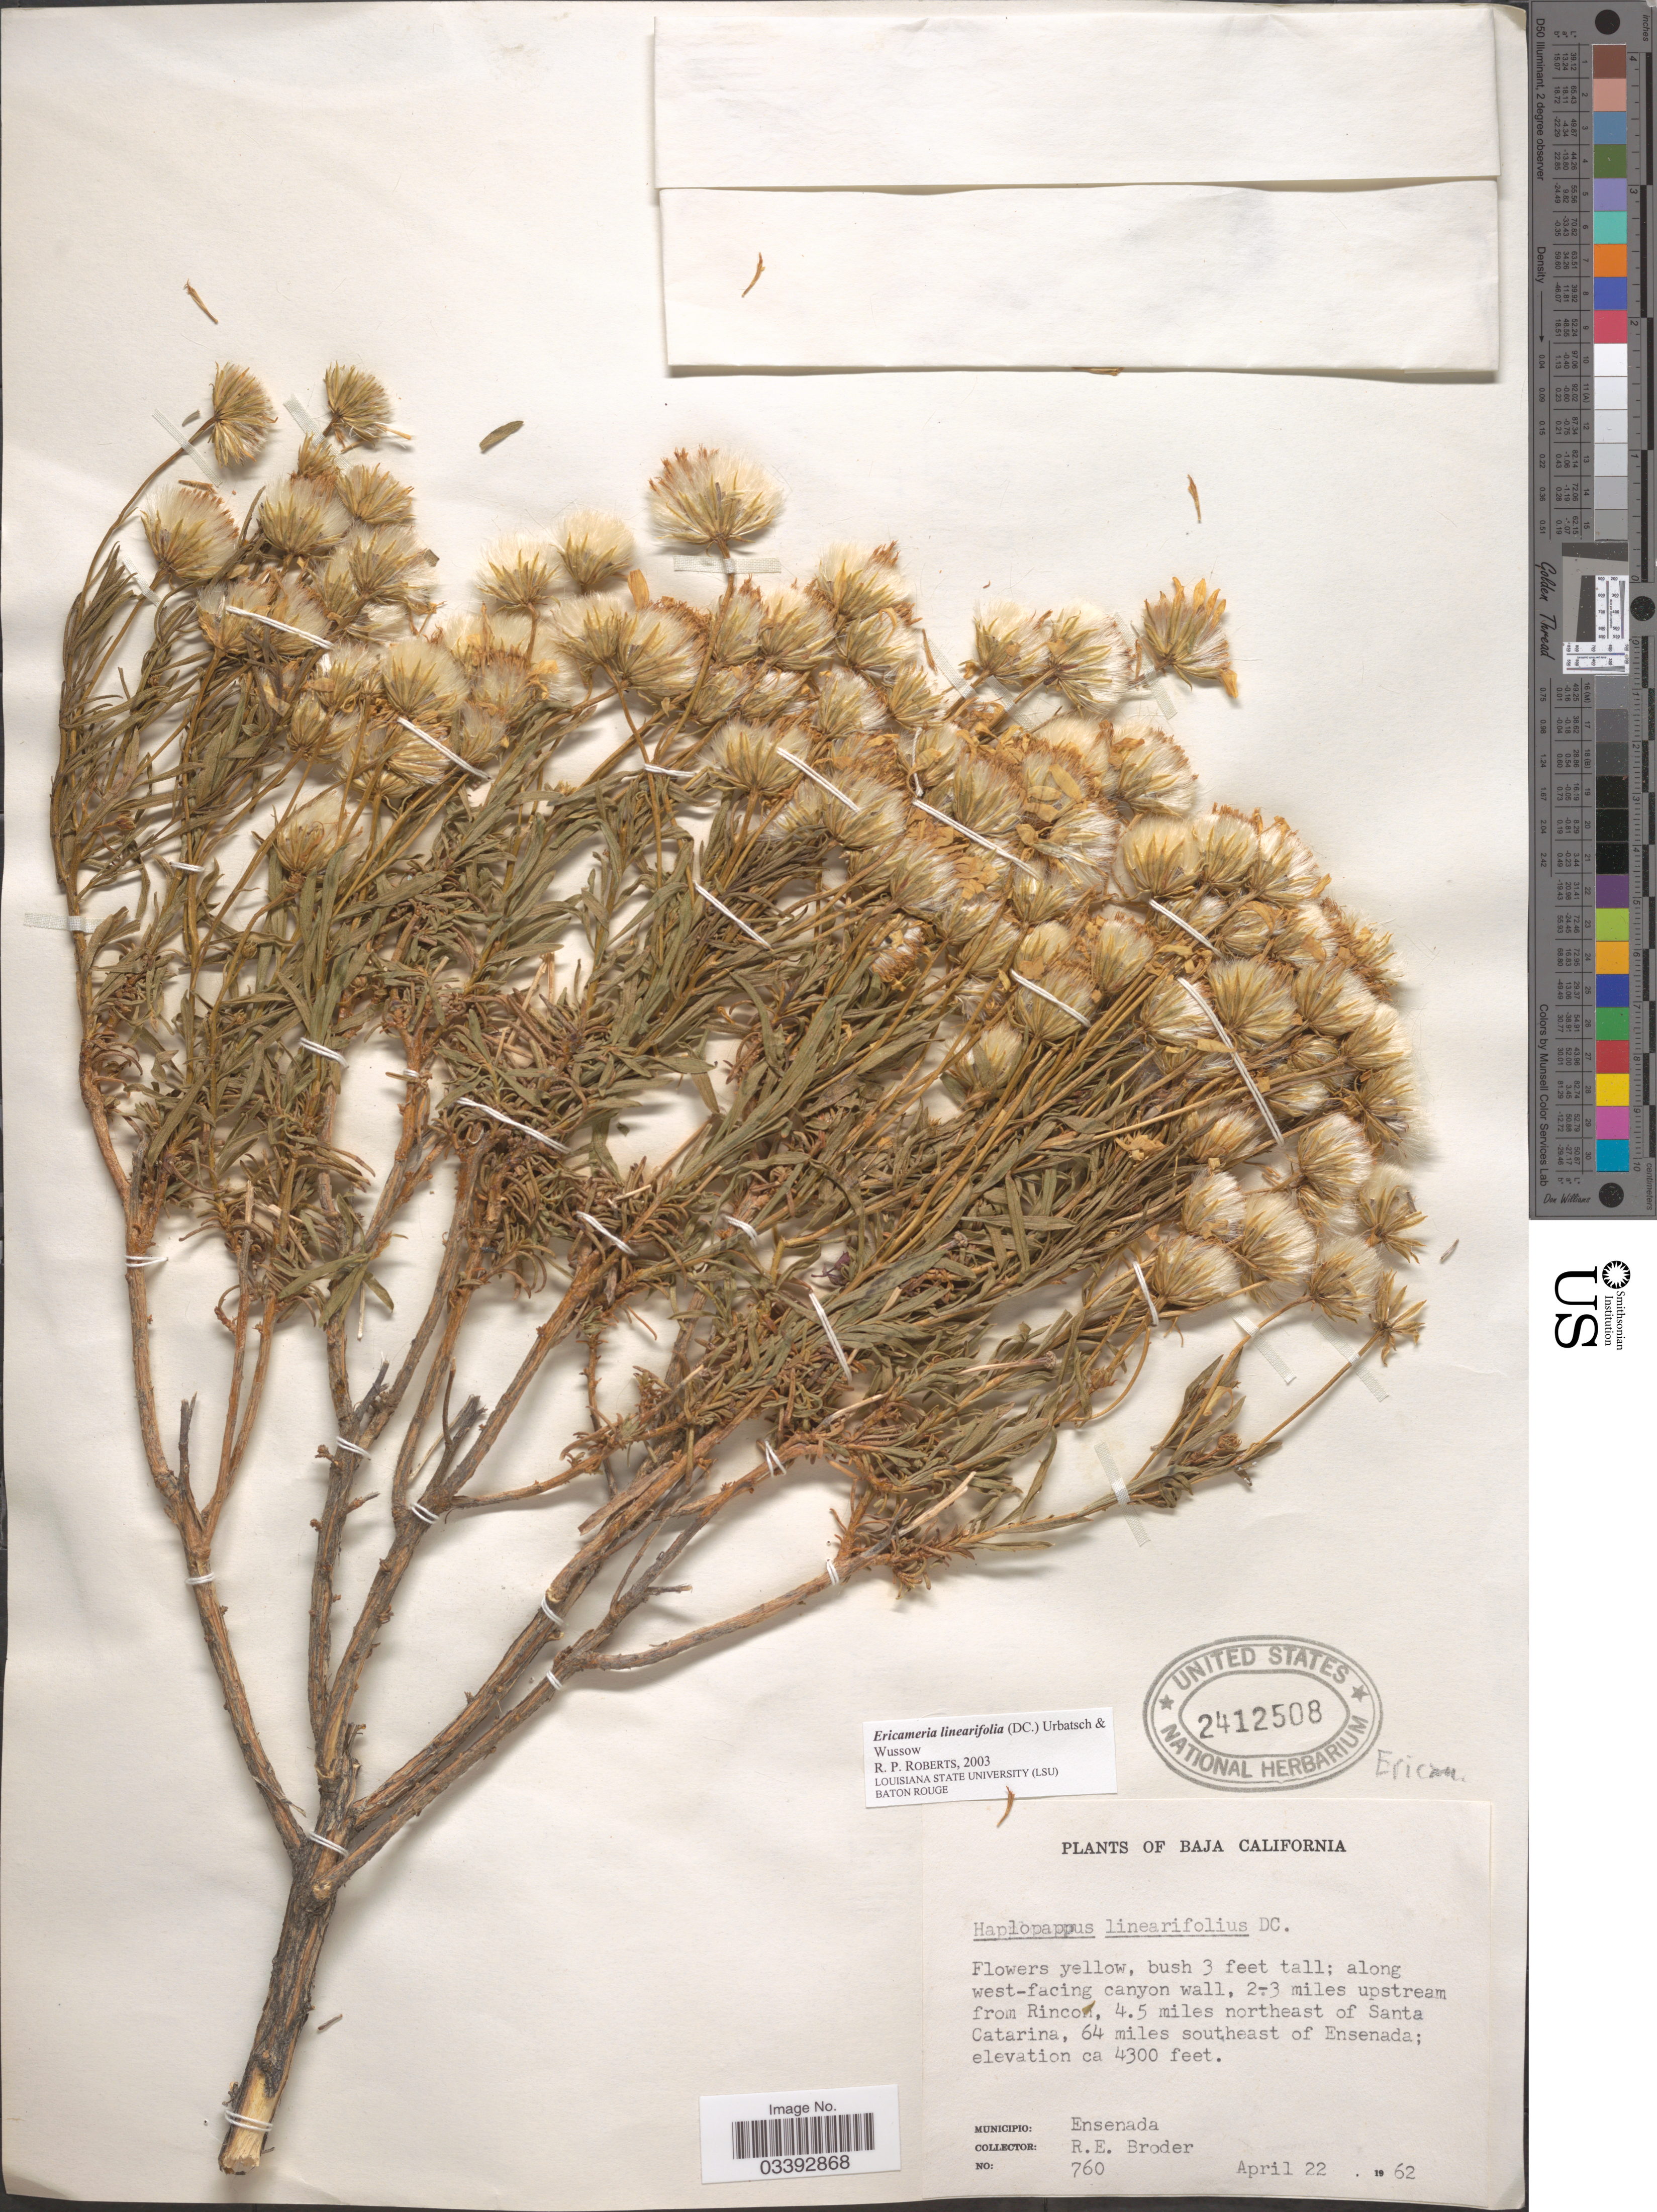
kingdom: Plantae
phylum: Tracheophyta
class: Magnoliopsida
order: Asterales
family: Asteraceae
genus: Ericameria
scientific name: Ericameria linearifolia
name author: (DC.) Urbatsch & Wussow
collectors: R. Border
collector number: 760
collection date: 1962-04-22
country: Mexico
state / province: Baja California Norte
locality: Along west-facing canyon wall, 2-3 miles upstream from Rincon, 4.5 miles northeast of Santa Catarina, 64 miles southeast of Ensenada. Municipio: Ensenada.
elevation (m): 1311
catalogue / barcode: US 2412508